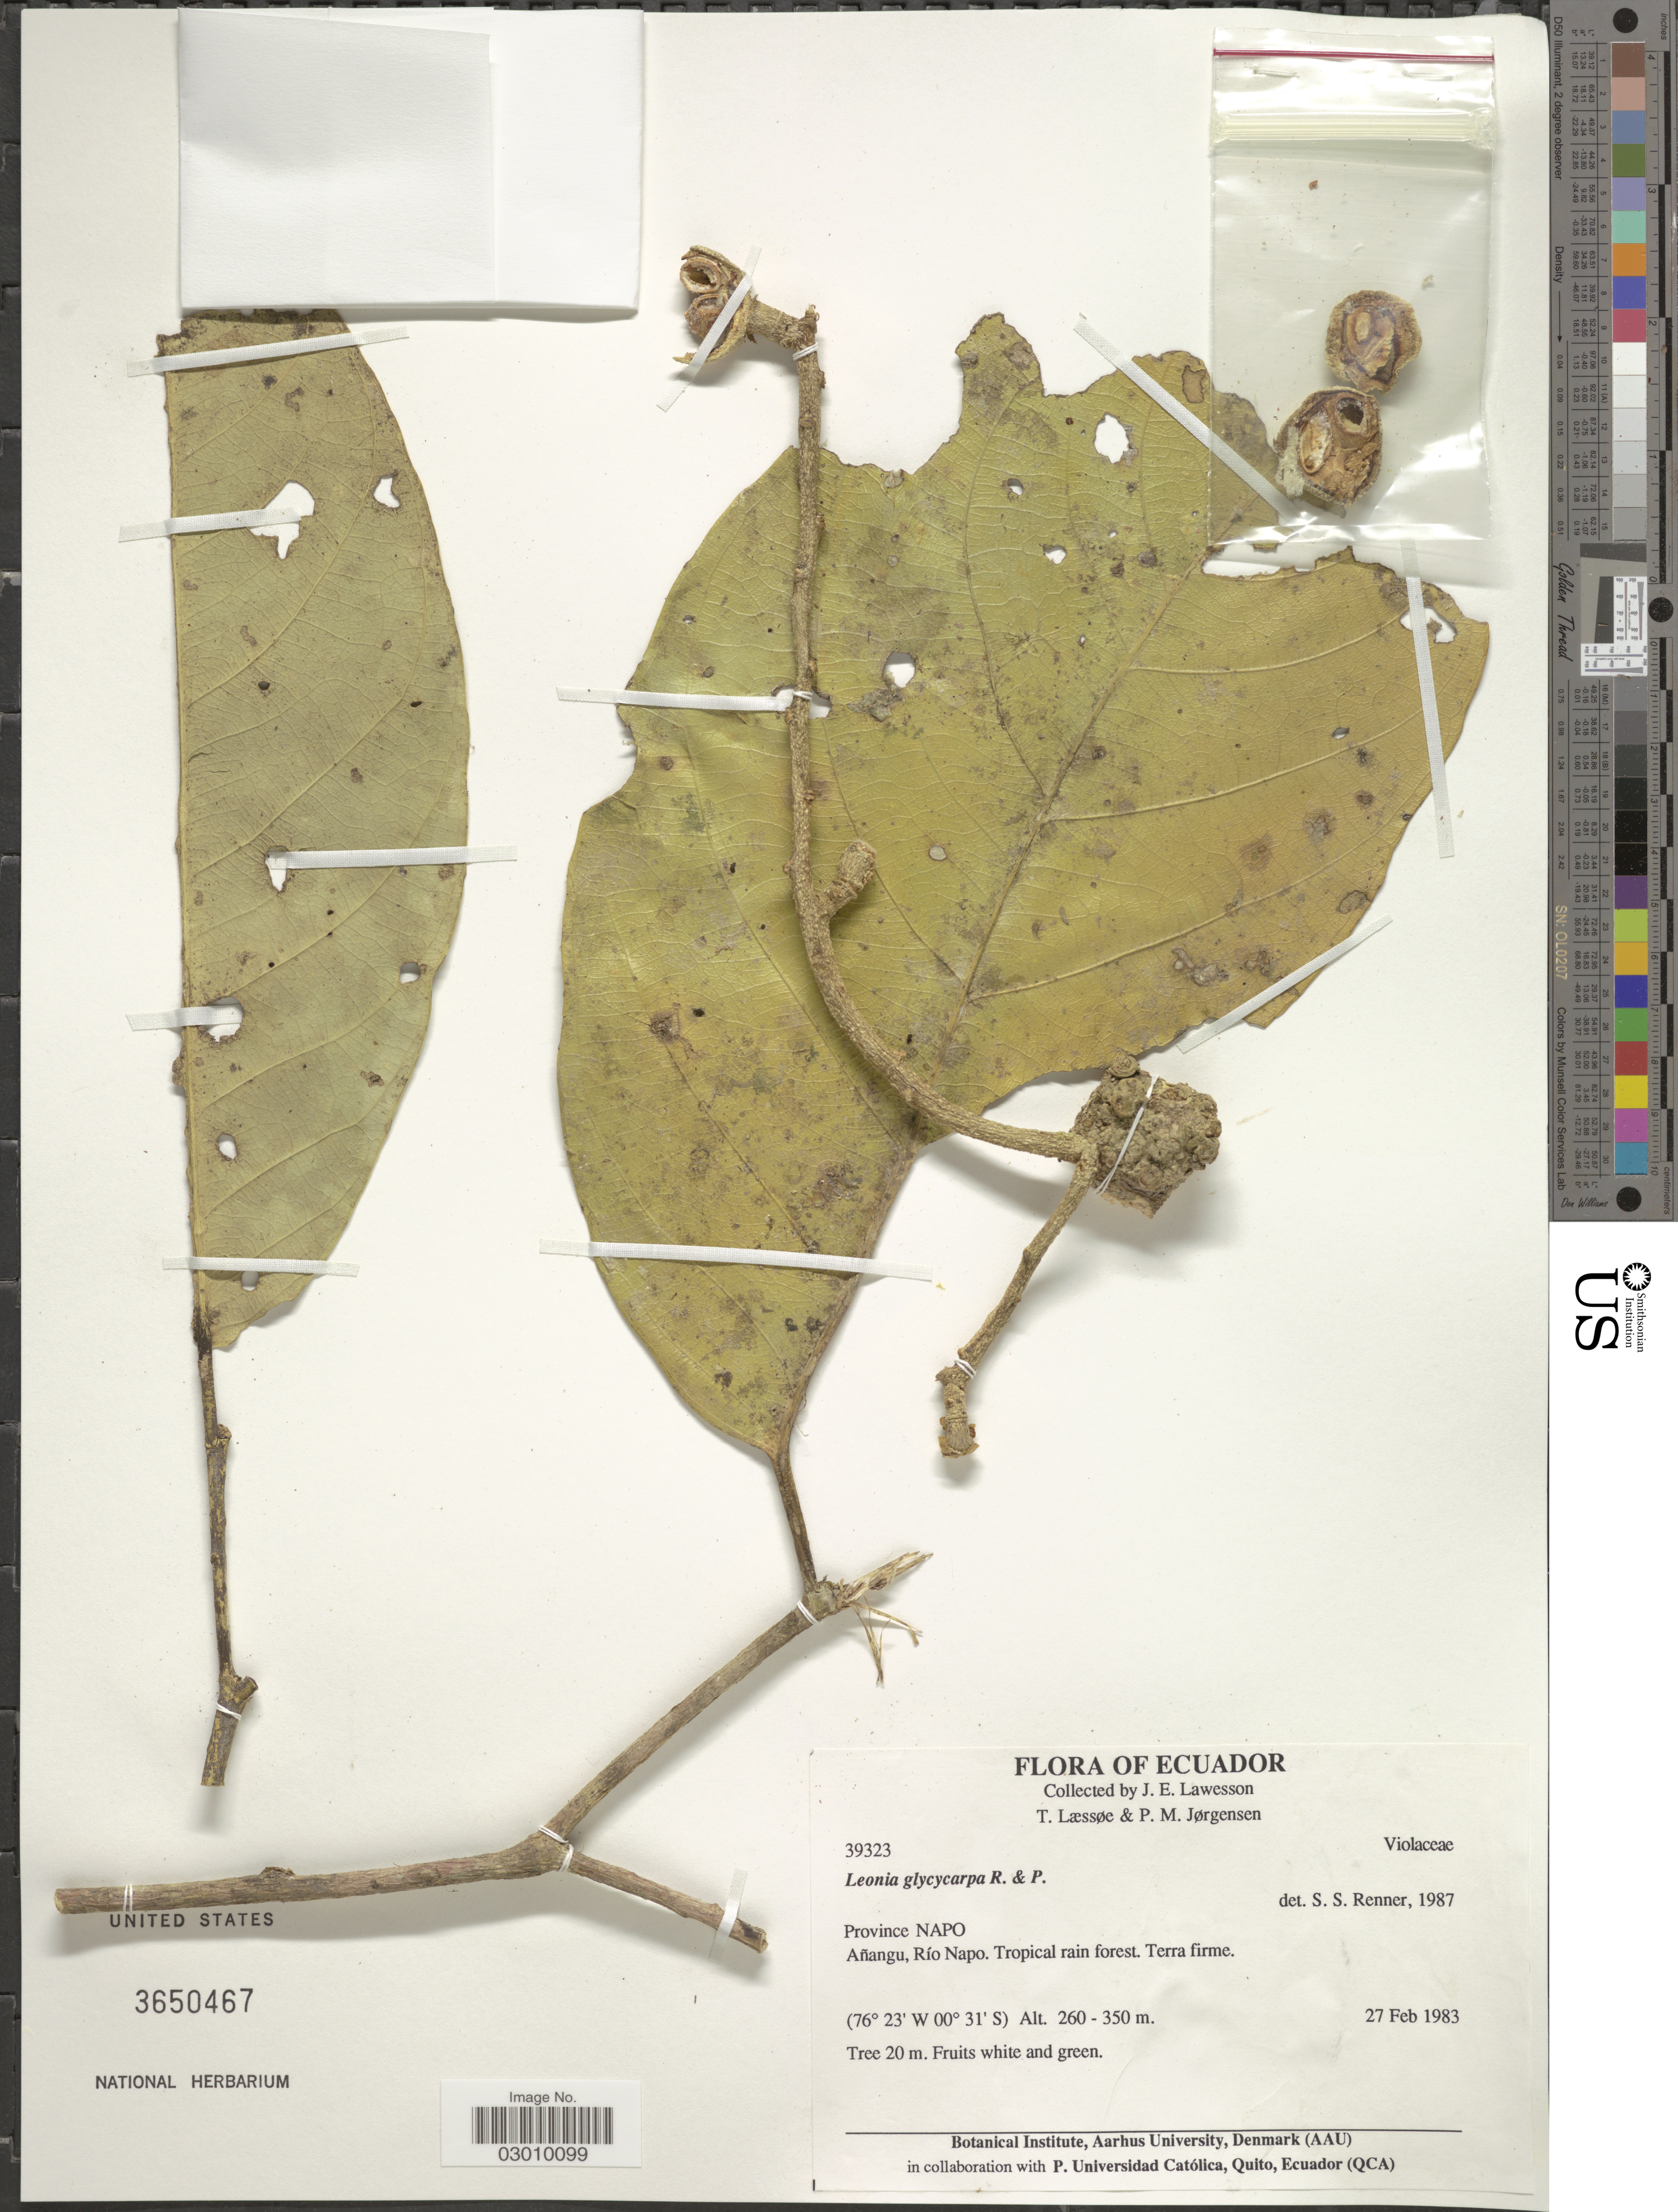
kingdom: Plantae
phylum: Tracheophyta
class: Magnoliopsida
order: Malpighiales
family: Violaceae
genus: Leonia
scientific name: Leonia glycycarpa var. glycycarpa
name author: Ruiz & Pav.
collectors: J. Lawesson, T. Laessøe & P. Jørgensen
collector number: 39323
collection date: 1983-02-27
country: Ecuador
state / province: Napo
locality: Añangu, Río Napo.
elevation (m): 260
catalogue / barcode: US 3650467